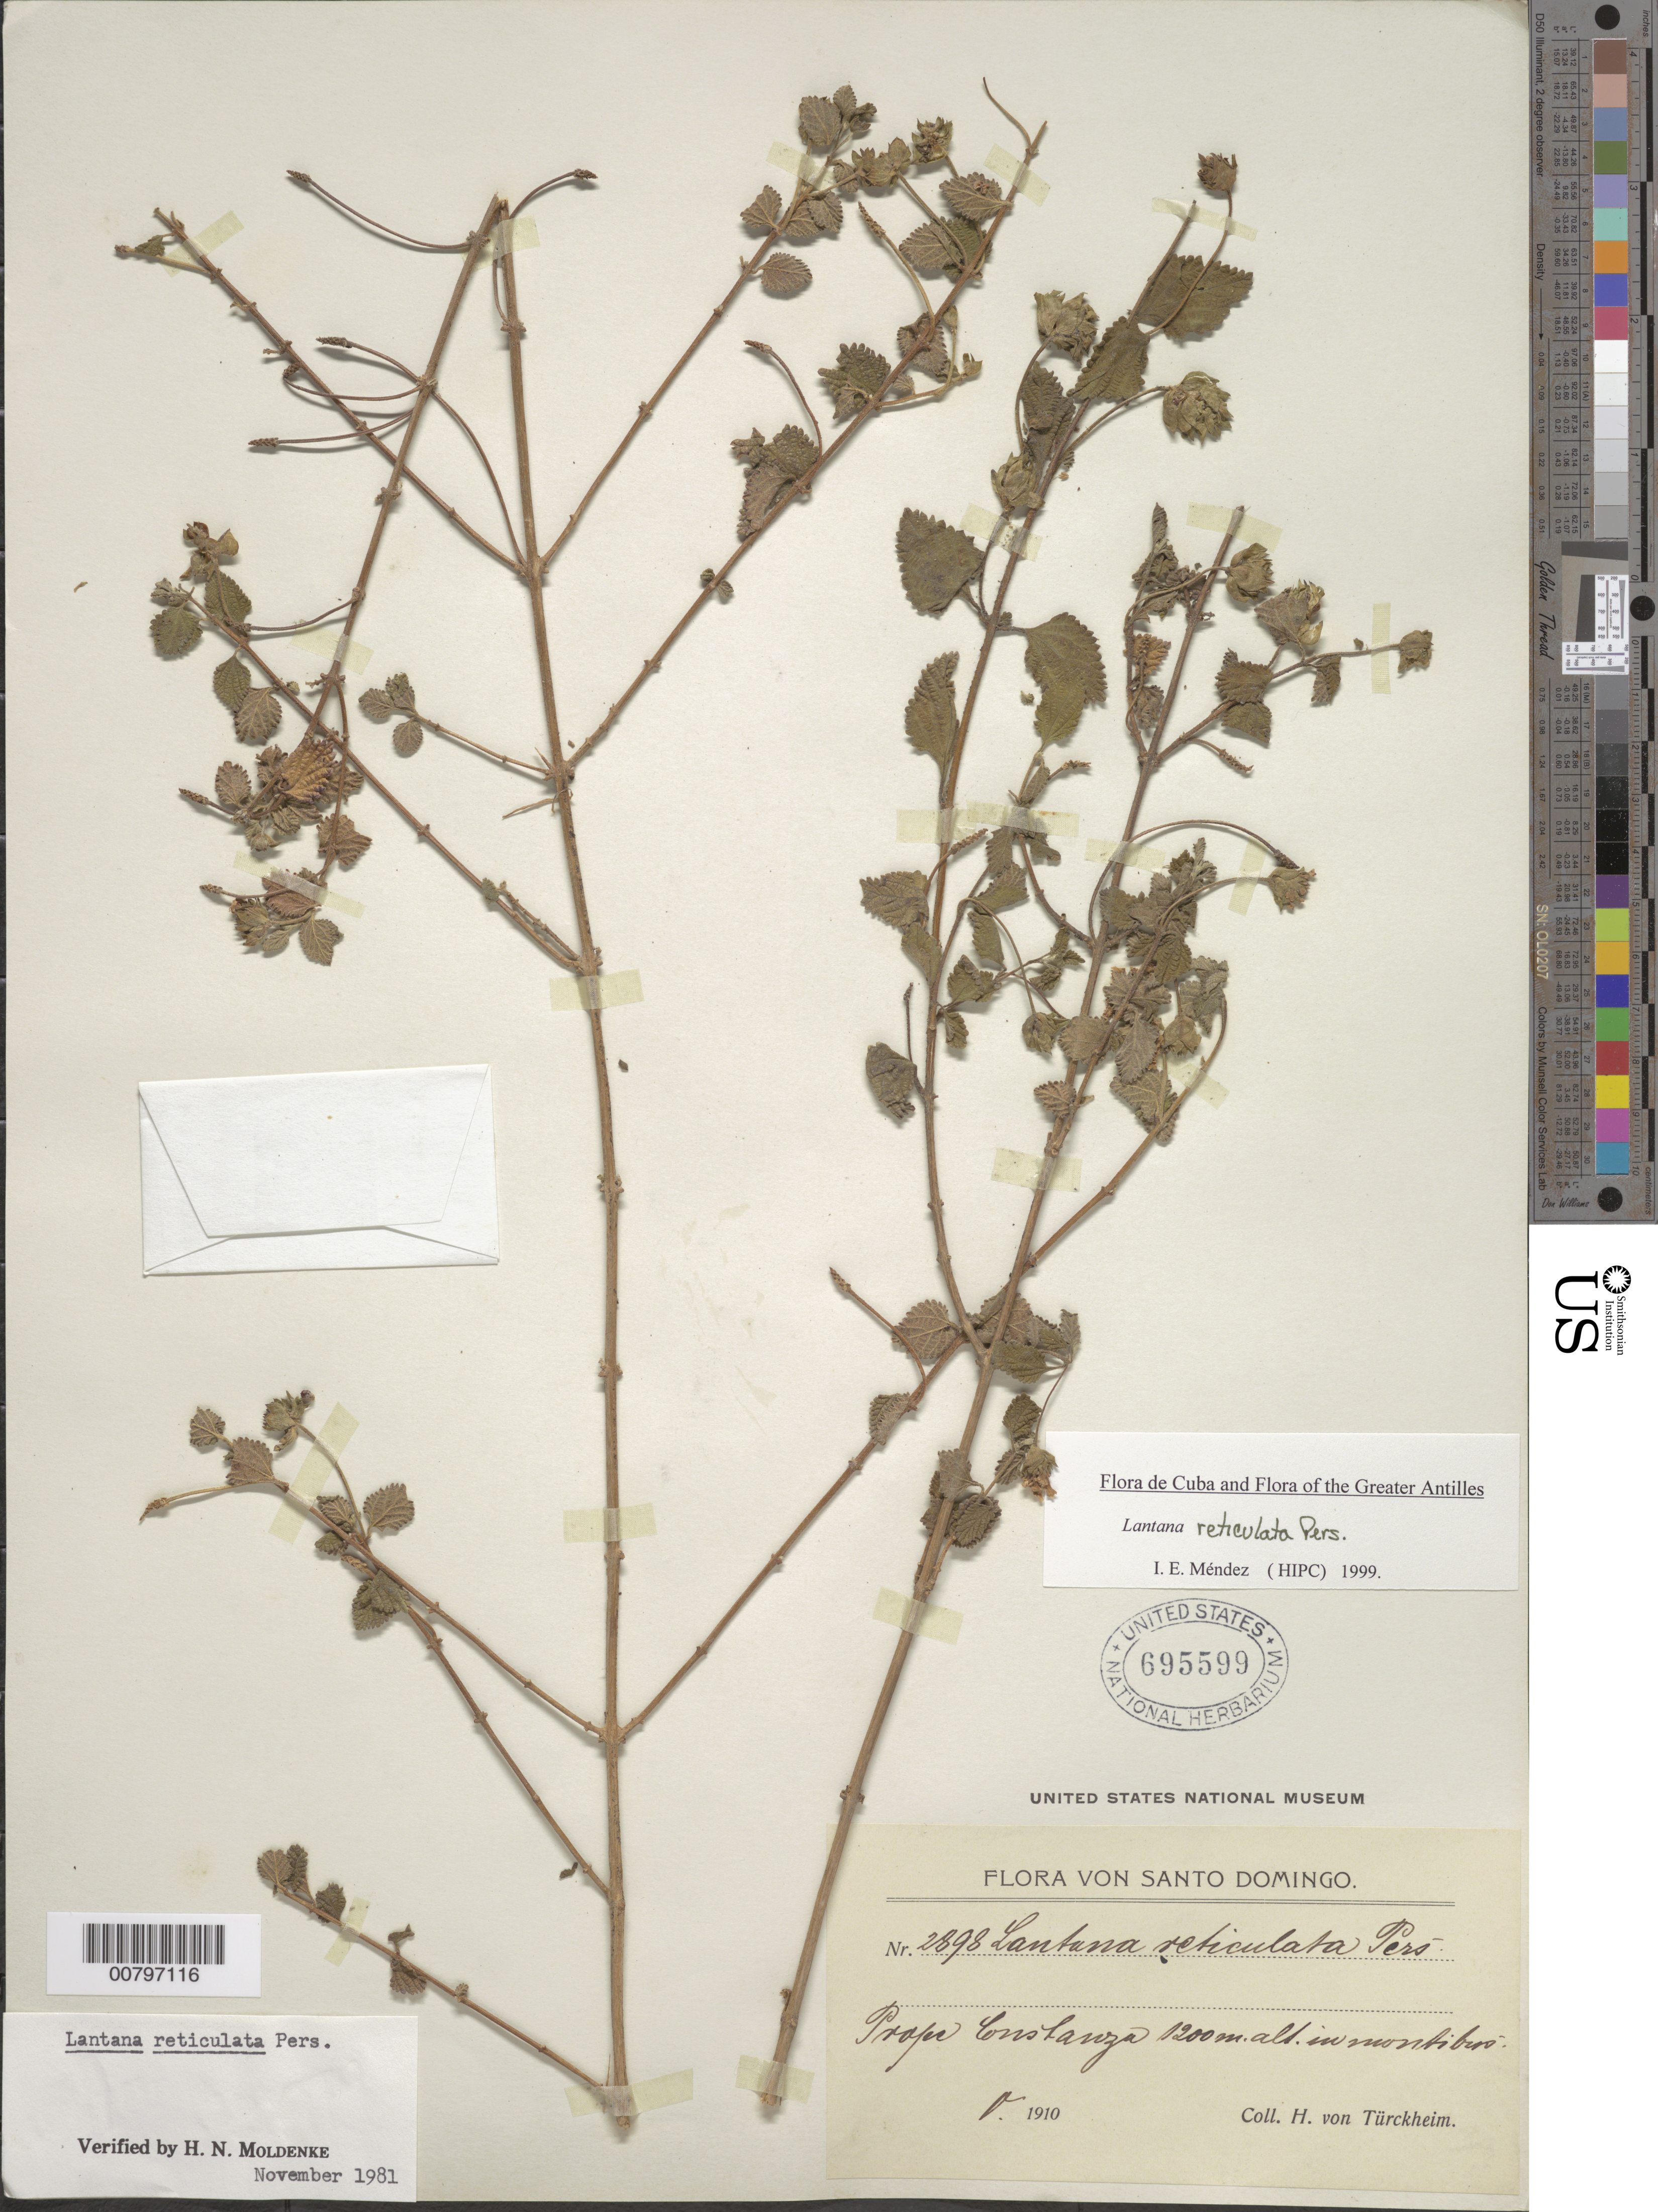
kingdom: Plantae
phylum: Tracheophyta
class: Magnoliopsida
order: Lamiales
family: Verbenaceae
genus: Lantana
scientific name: Lantana reticulata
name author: Pers.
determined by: Méndez, Isidro E., (HIPC)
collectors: H. von Türckheim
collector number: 2898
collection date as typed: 1910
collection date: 1910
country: Dominican Republic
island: Hispaniola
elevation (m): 1200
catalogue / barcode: US 695599